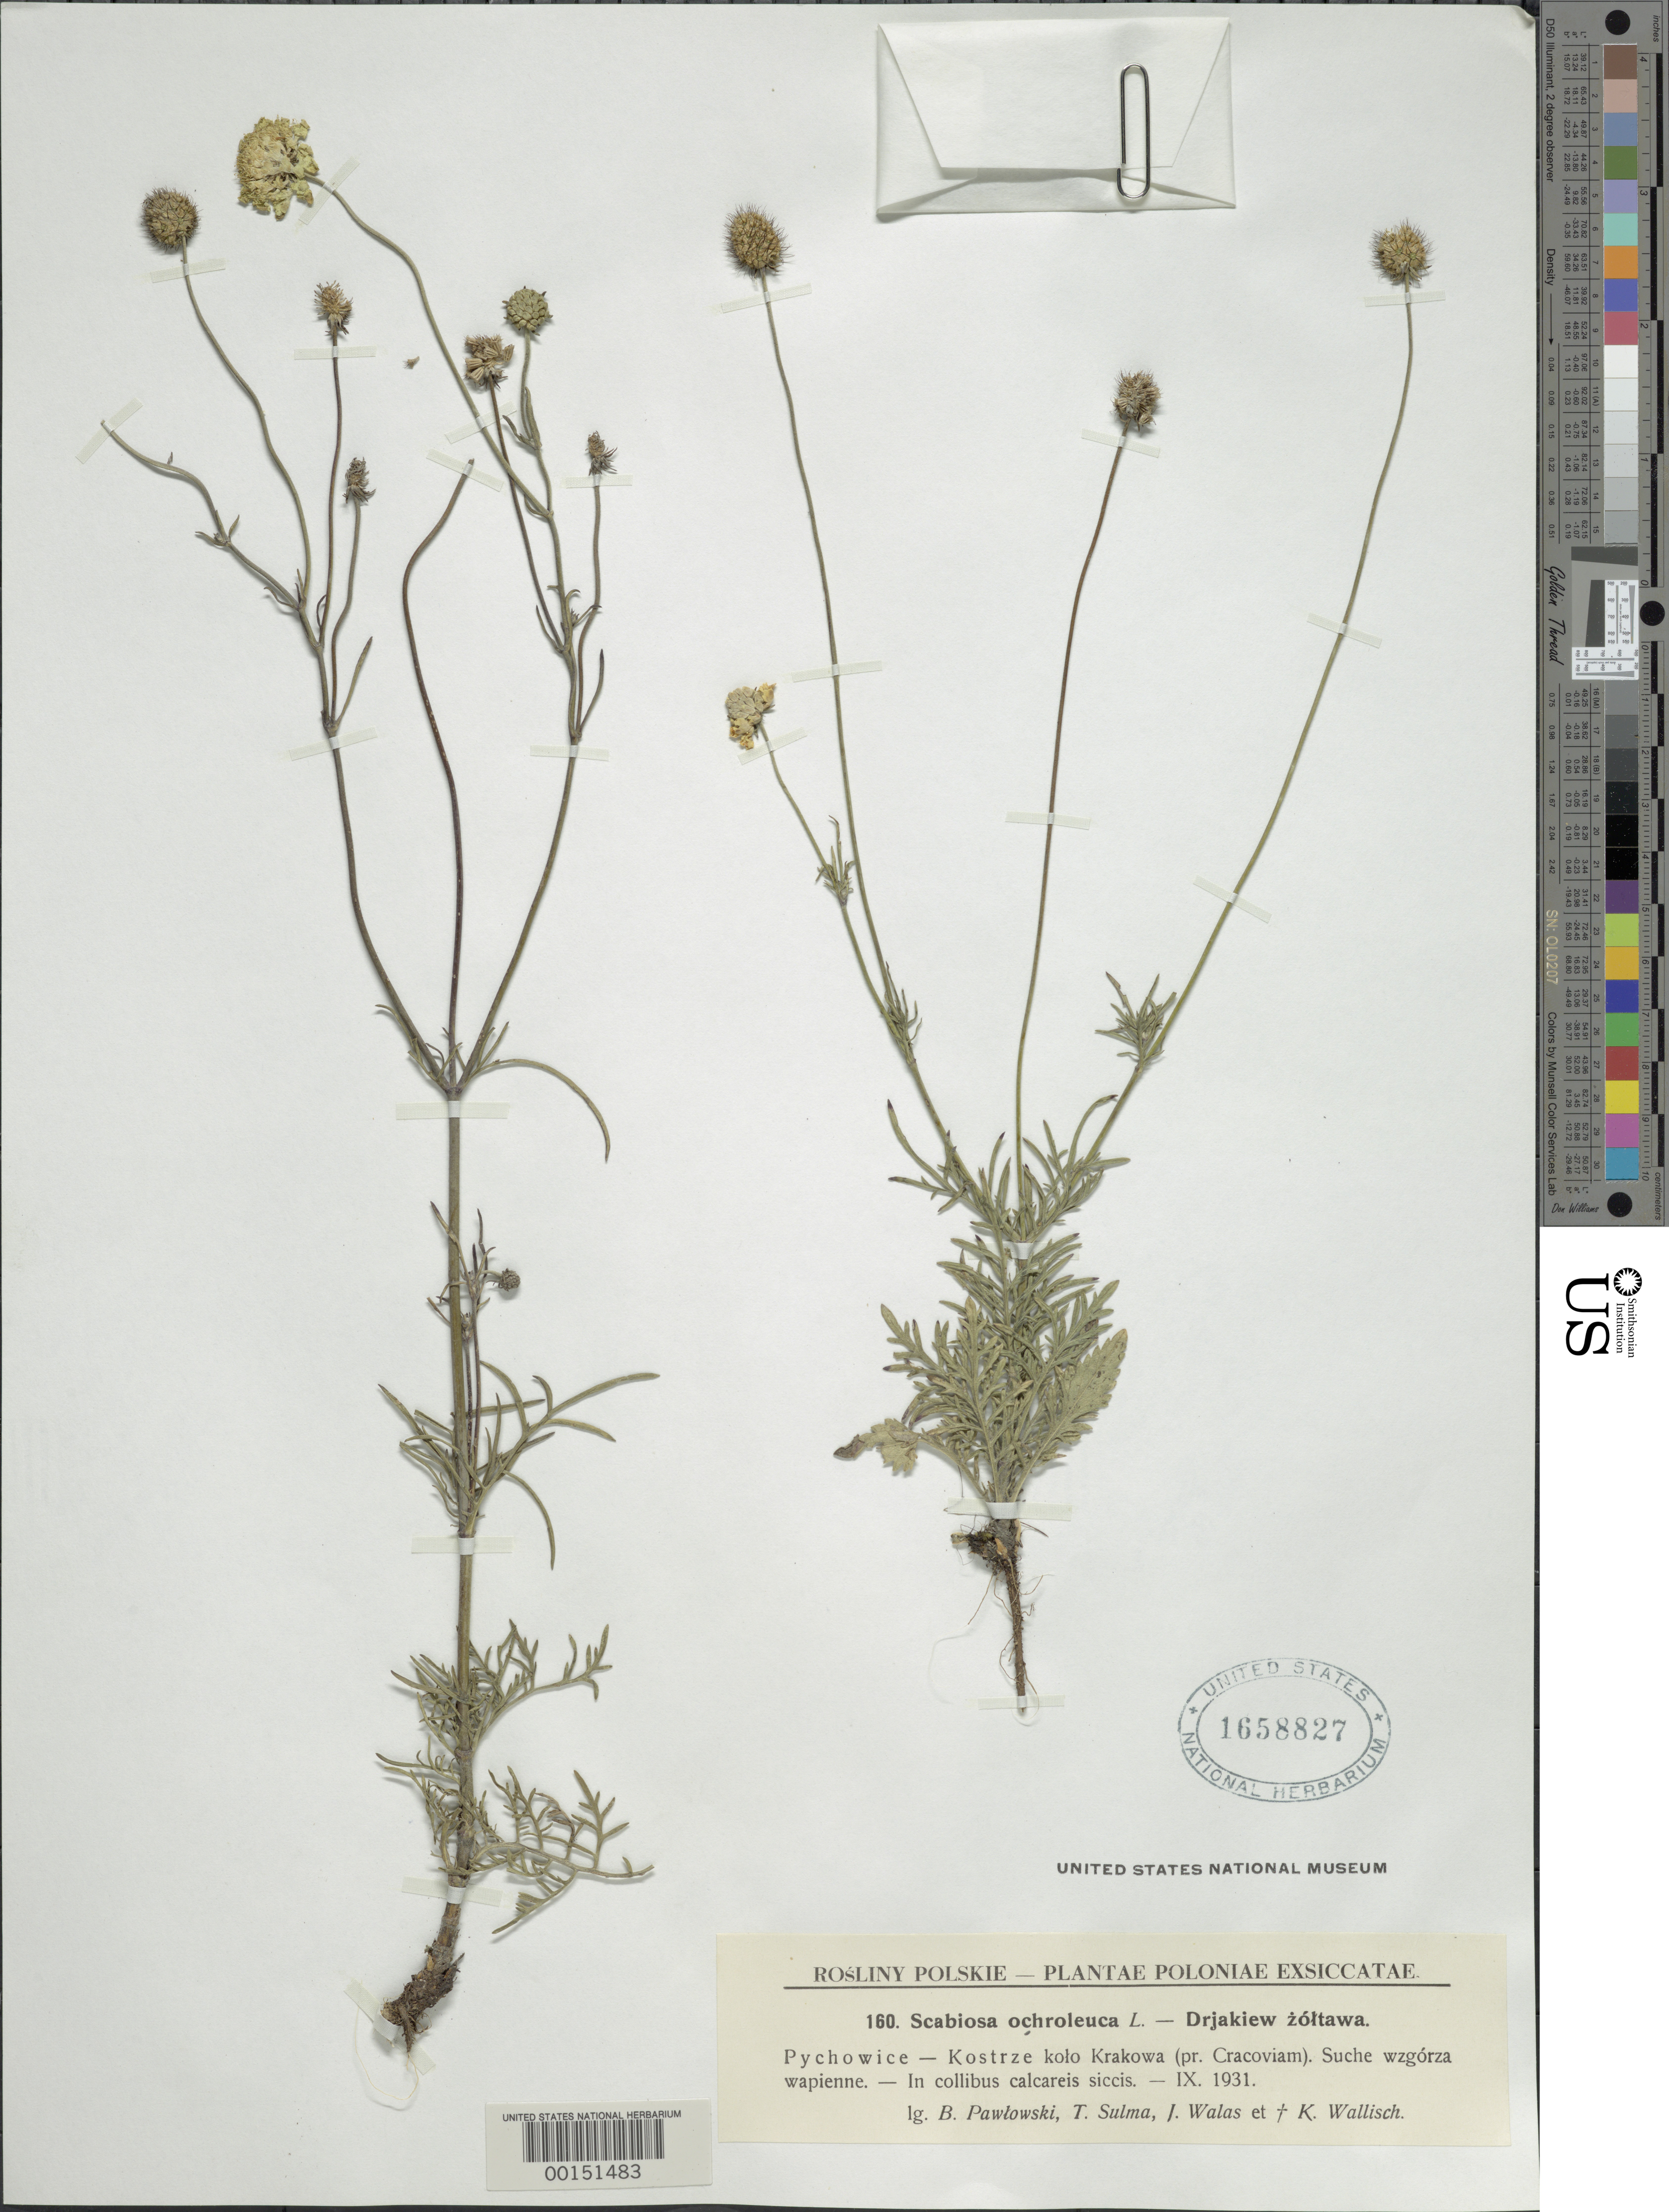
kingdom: Plantae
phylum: Tracheophyta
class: Magnoliopsida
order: Dipsacales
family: Caprifoliaceae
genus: Scabiosa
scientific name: Scabiosa ochroleuca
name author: L.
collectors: B. Pawtowski, T. Sulma, J. Walas & k. wallisch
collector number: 160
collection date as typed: Sep 1931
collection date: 1931-09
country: Poland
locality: Pychowice, Kostrze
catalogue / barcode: US 1658827